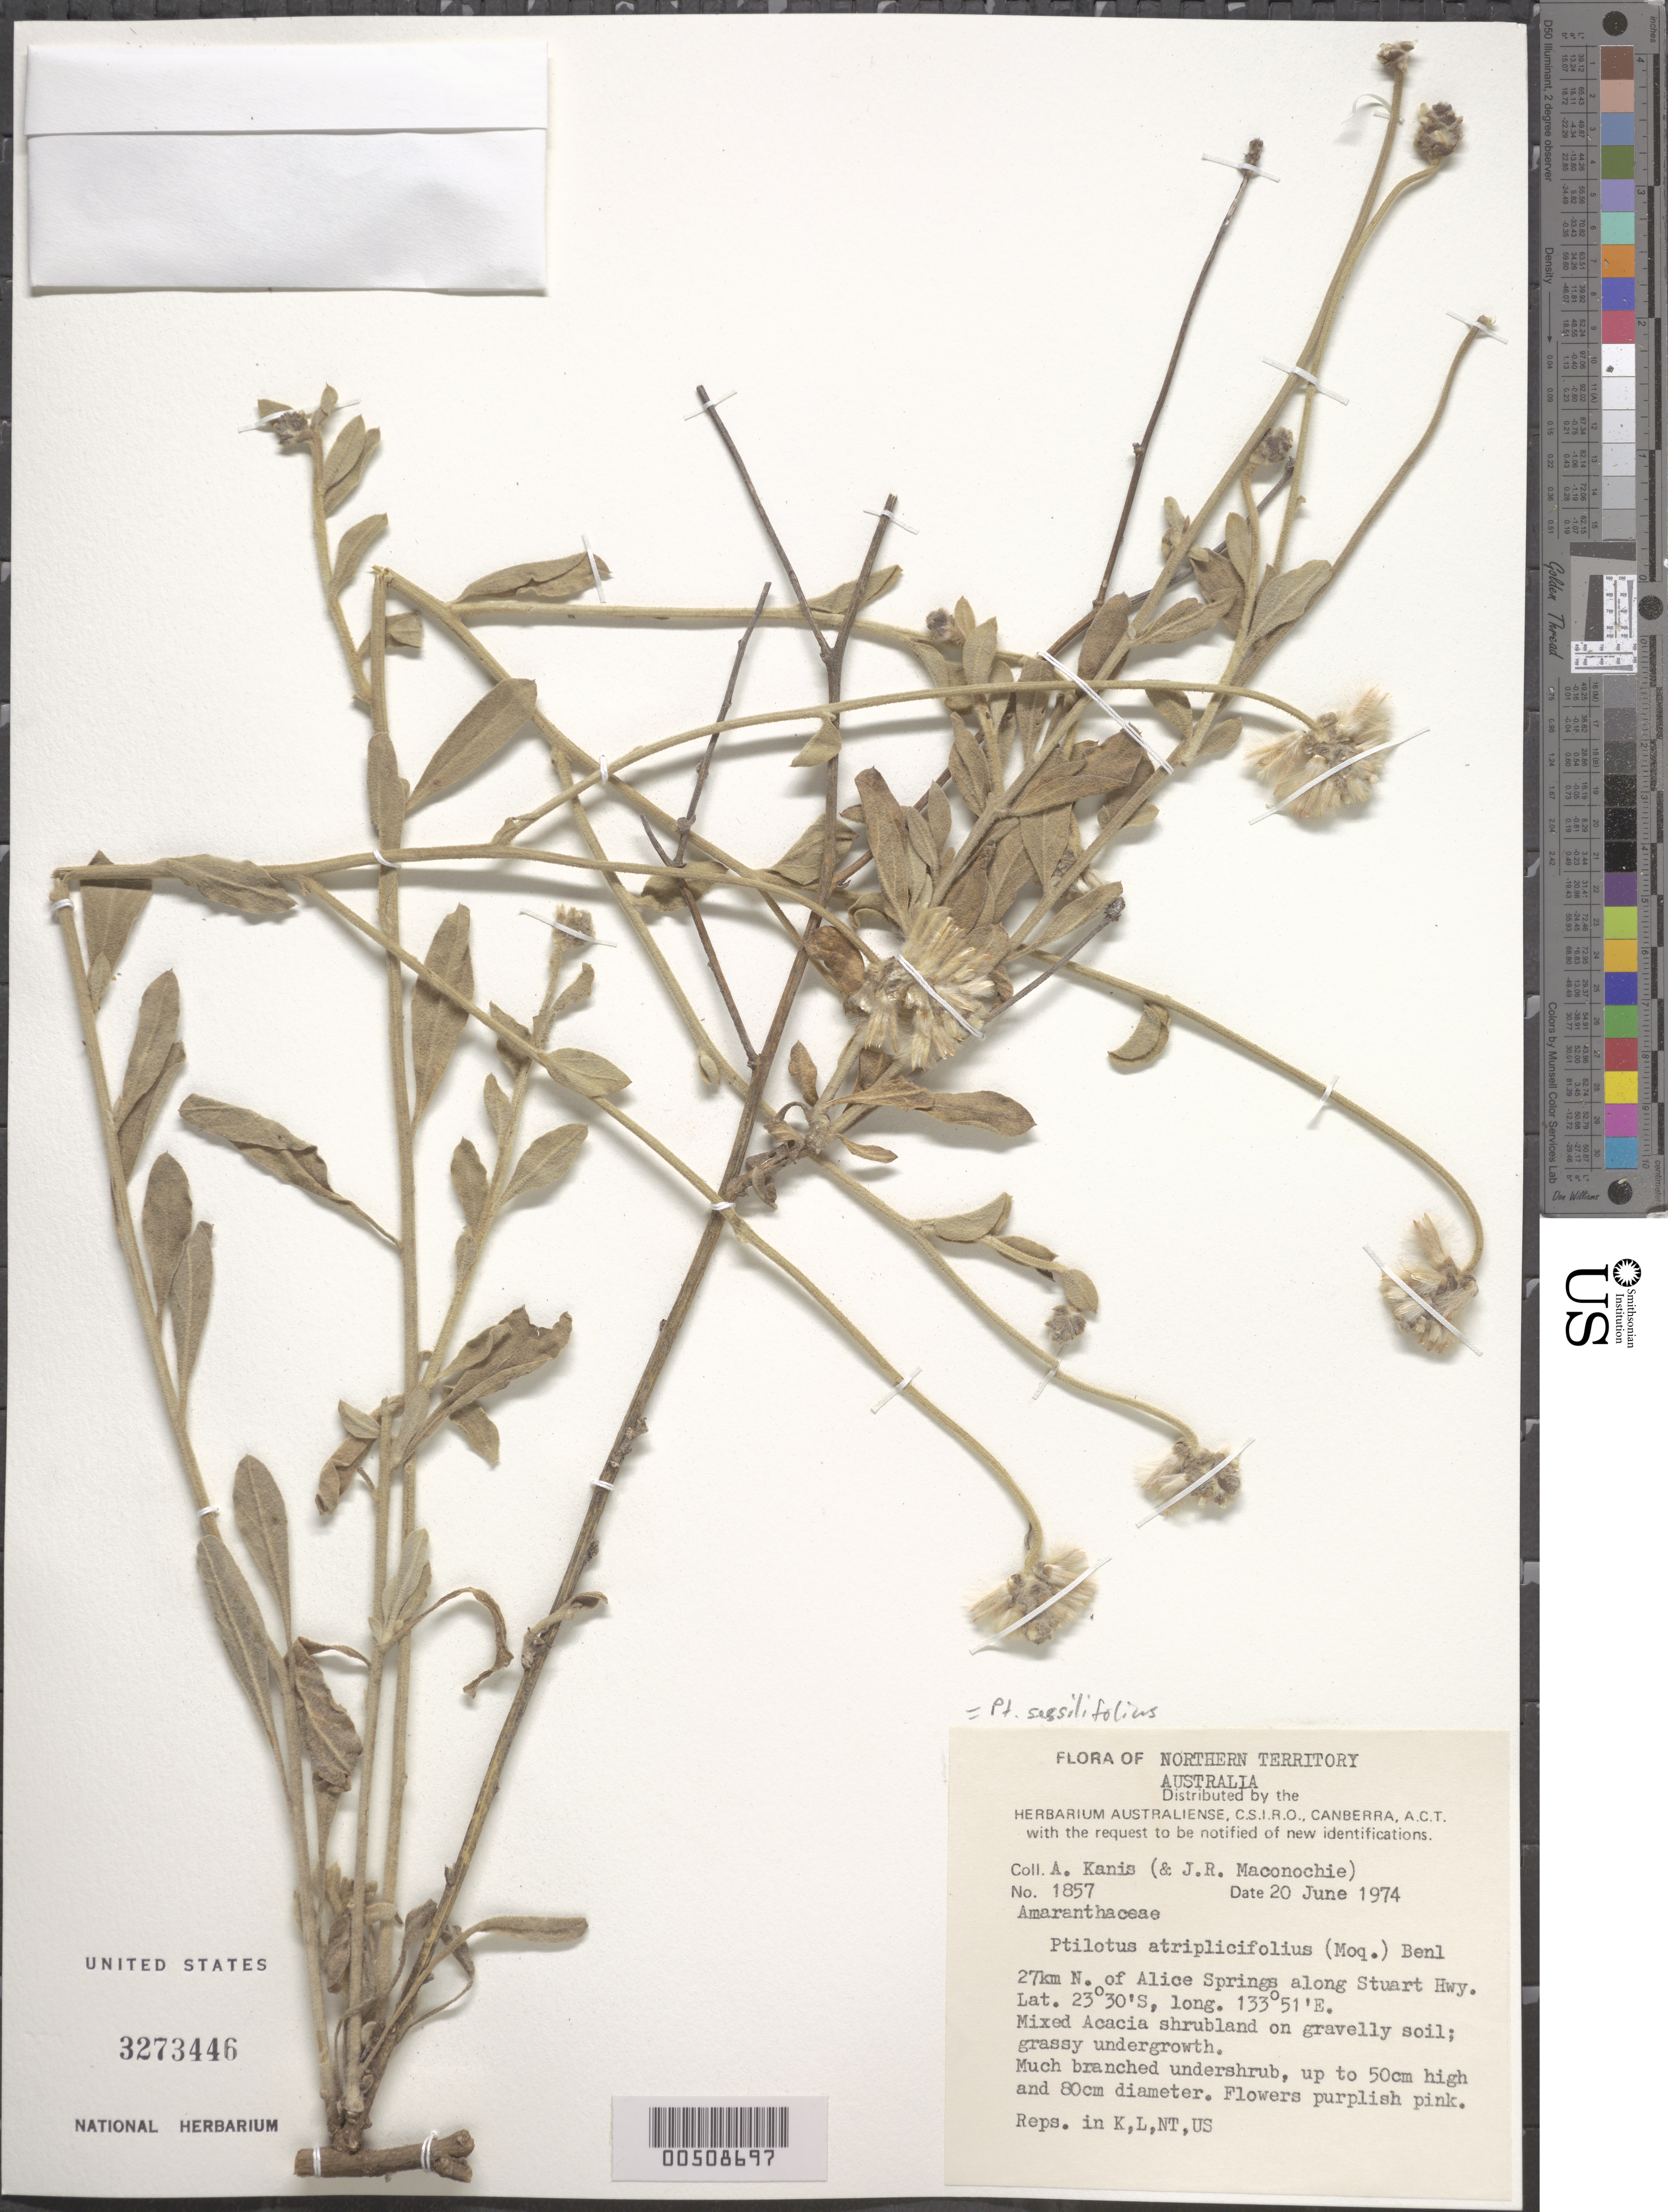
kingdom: Plantae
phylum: Tracheophyta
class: Magnoliopsida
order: Caryophyllales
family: Amaranthaceae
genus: Ptilotus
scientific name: Ptilotus atriplicifolius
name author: (A. Cunn. ex Moq.) Benl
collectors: A. Kanis & J. Maconochie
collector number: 1857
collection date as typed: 20 Jun 1974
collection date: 1974-06-20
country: Australia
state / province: Northern Territory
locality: N of alice springs along stuart hwy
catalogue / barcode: US 3273446